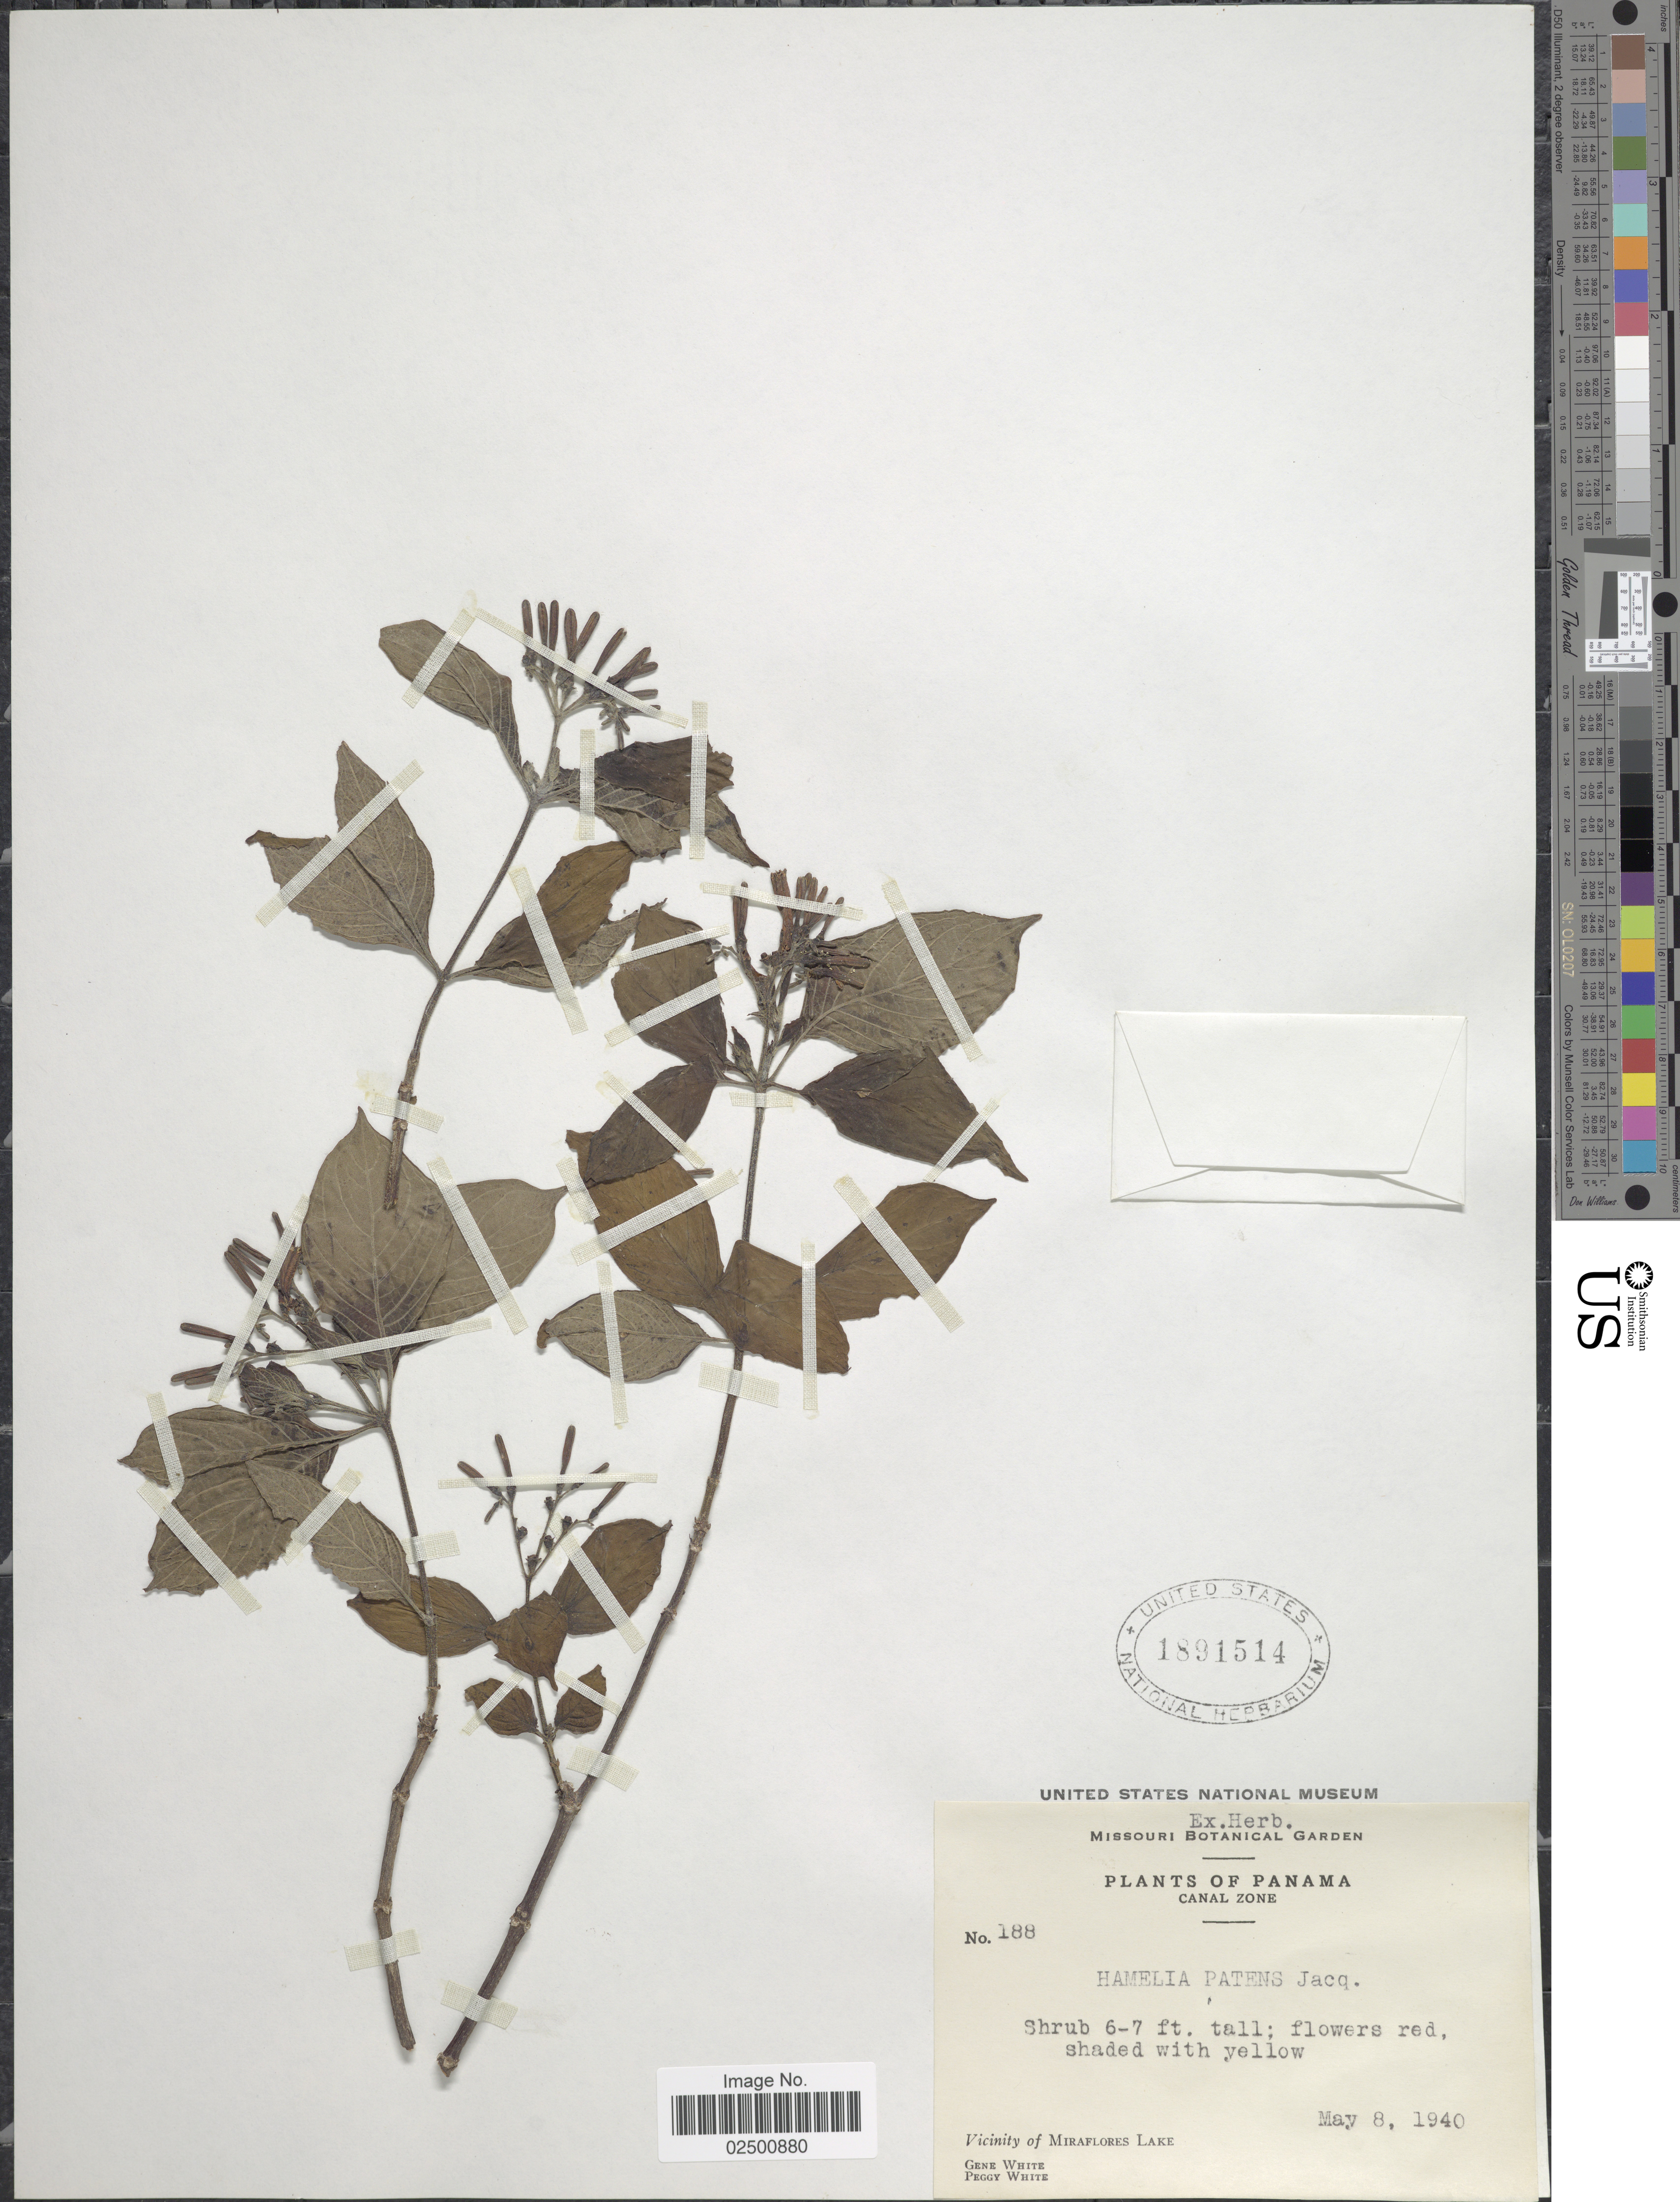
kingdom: Plantae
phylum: Tracheophyta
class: Magnoliopsida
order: Gentianales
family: Rubiaceae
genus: Hamelia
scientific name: Hamelia patens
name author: Jacq.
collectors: G. White & P. White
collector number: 188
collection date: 1940-05-08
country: Panama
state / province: Panamá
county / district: Canal Zone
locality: Canal Zone. Vicinity of Miraflores Lake.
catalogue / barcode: US 1891514